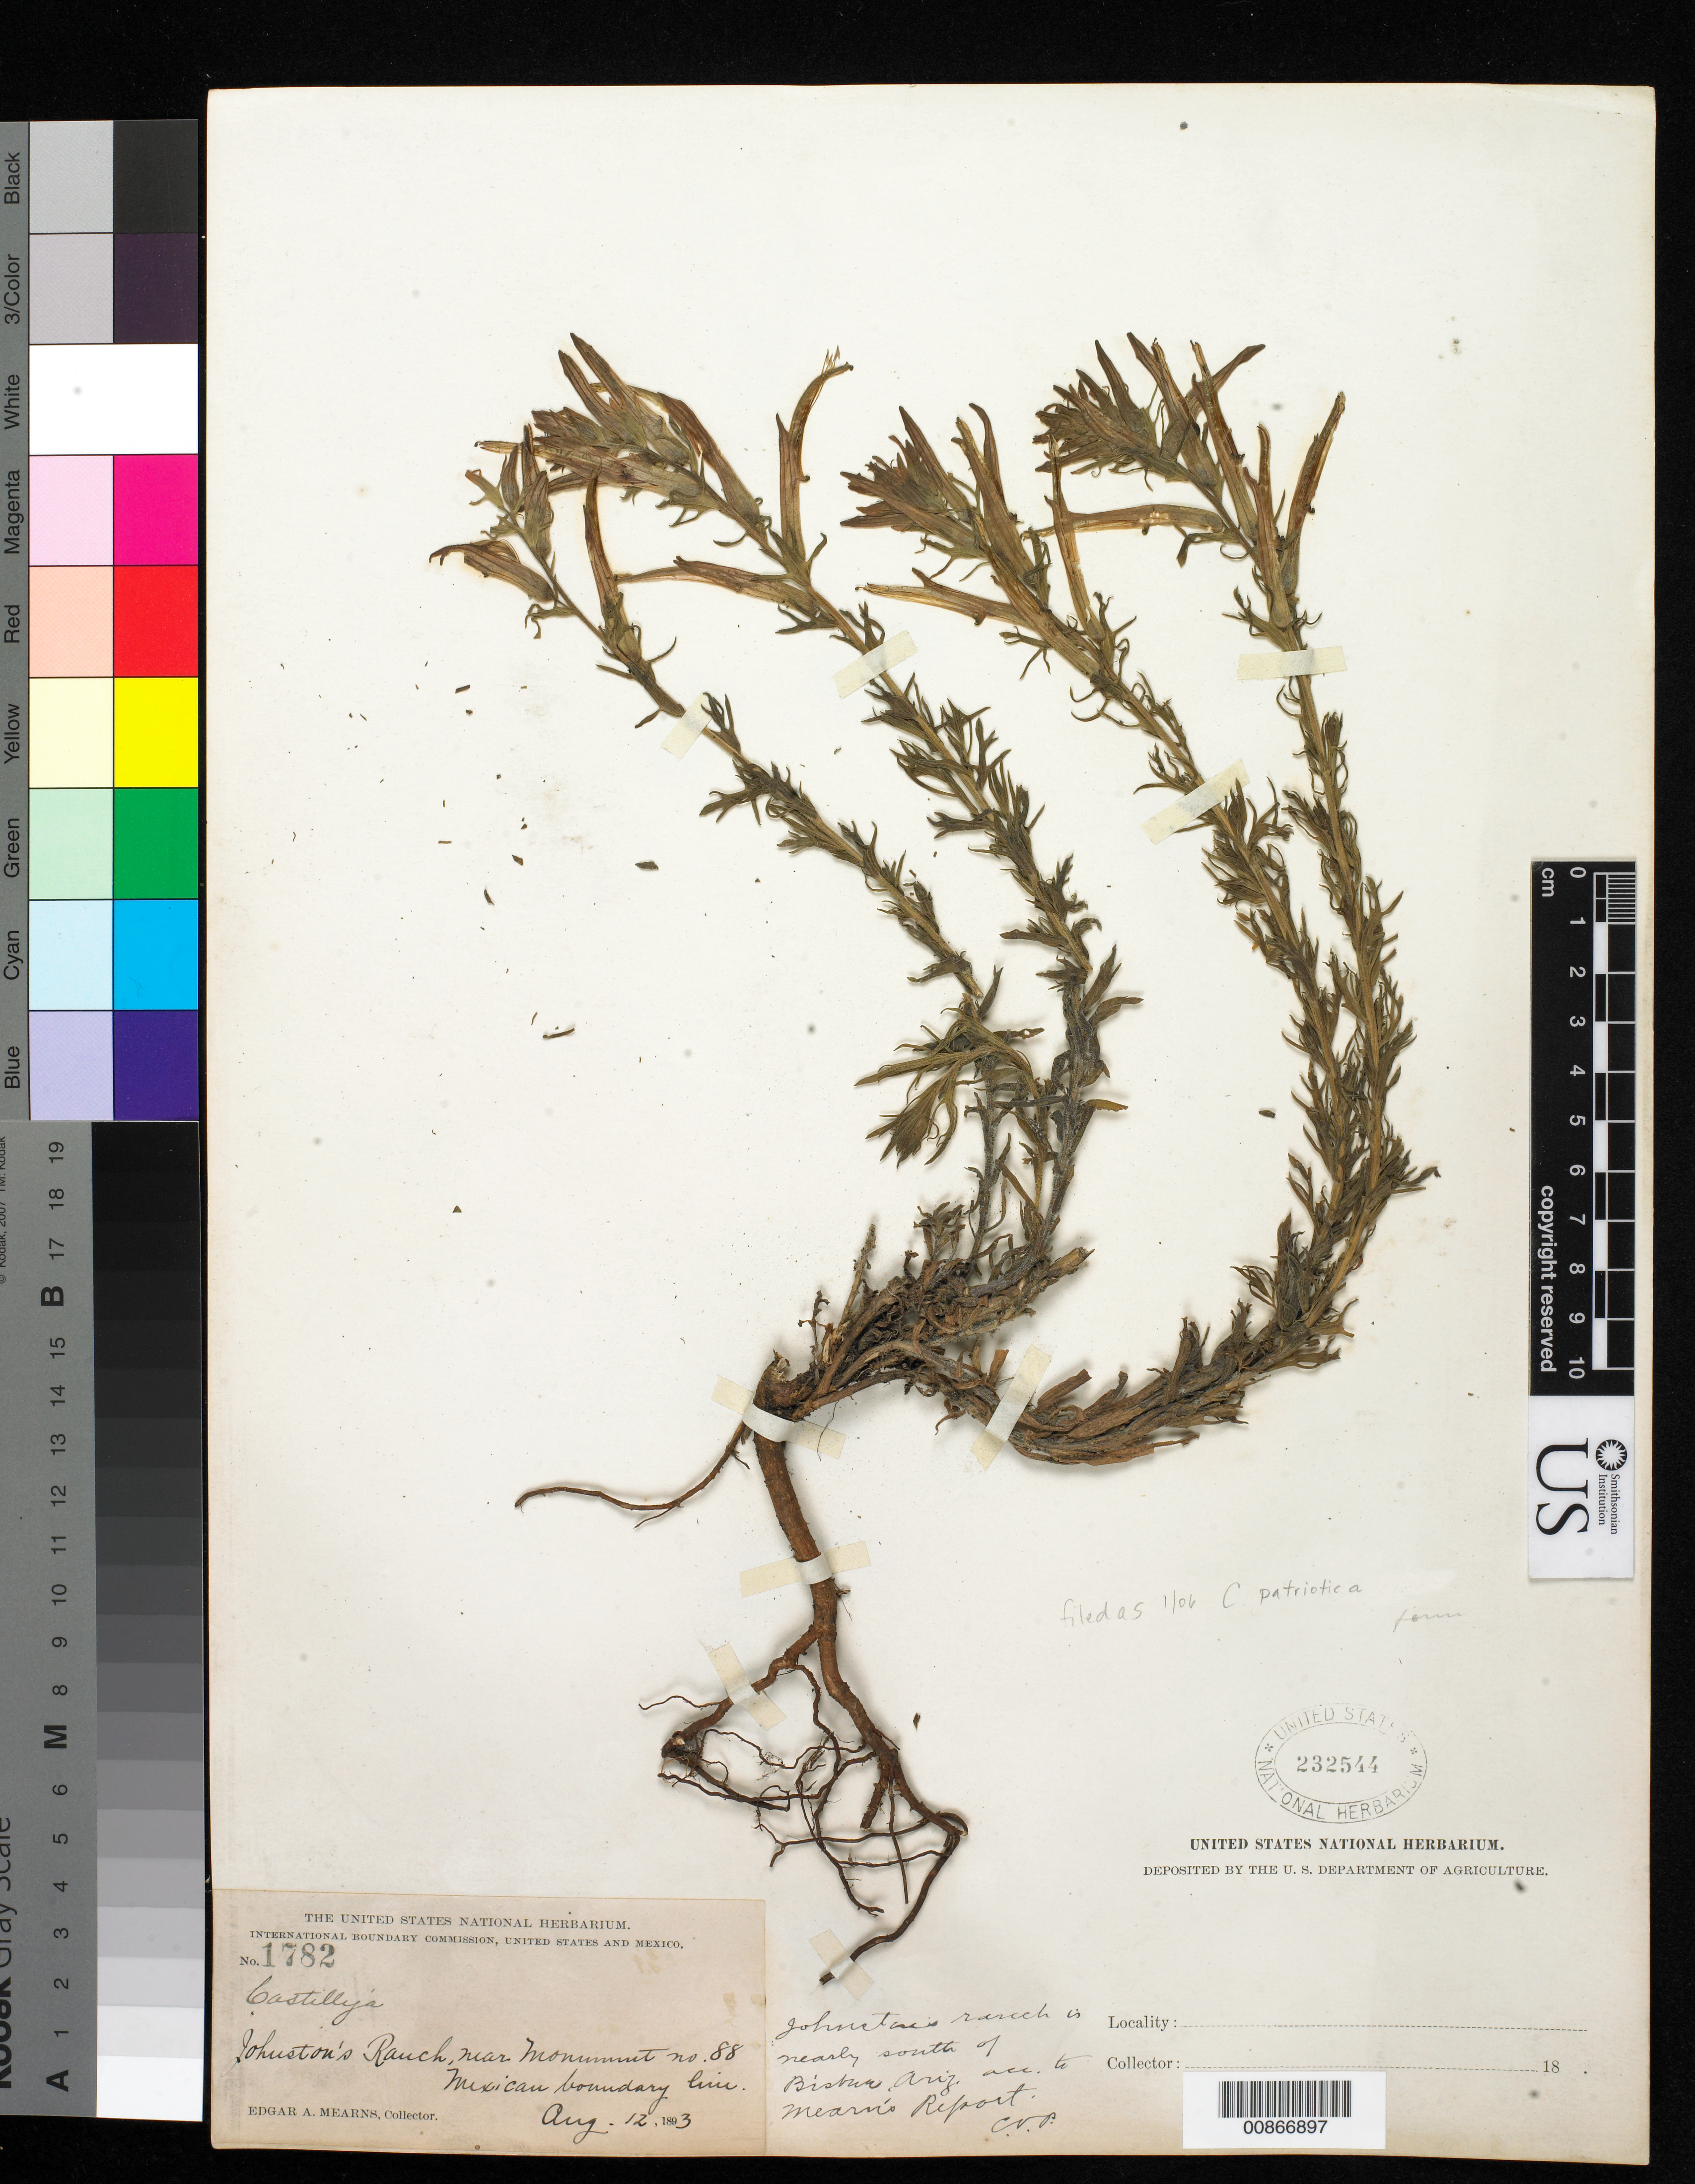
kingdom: Plantae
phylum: Tracheophyta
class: Magnoliopsida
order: Lamiales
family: Orobanchaceae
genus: Castilleja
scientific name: Castilleja patriotica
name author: Fernald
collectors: E. A. Mearns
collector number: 1782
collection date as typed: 12 Aug 1893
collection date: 1893-08-12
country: United States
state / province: Arizona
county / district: Cochise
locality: Johnston's Ranch (nearly south of Bisbee), near Monument no. 88. Mexican Boundary Line.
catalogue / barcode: US 232544